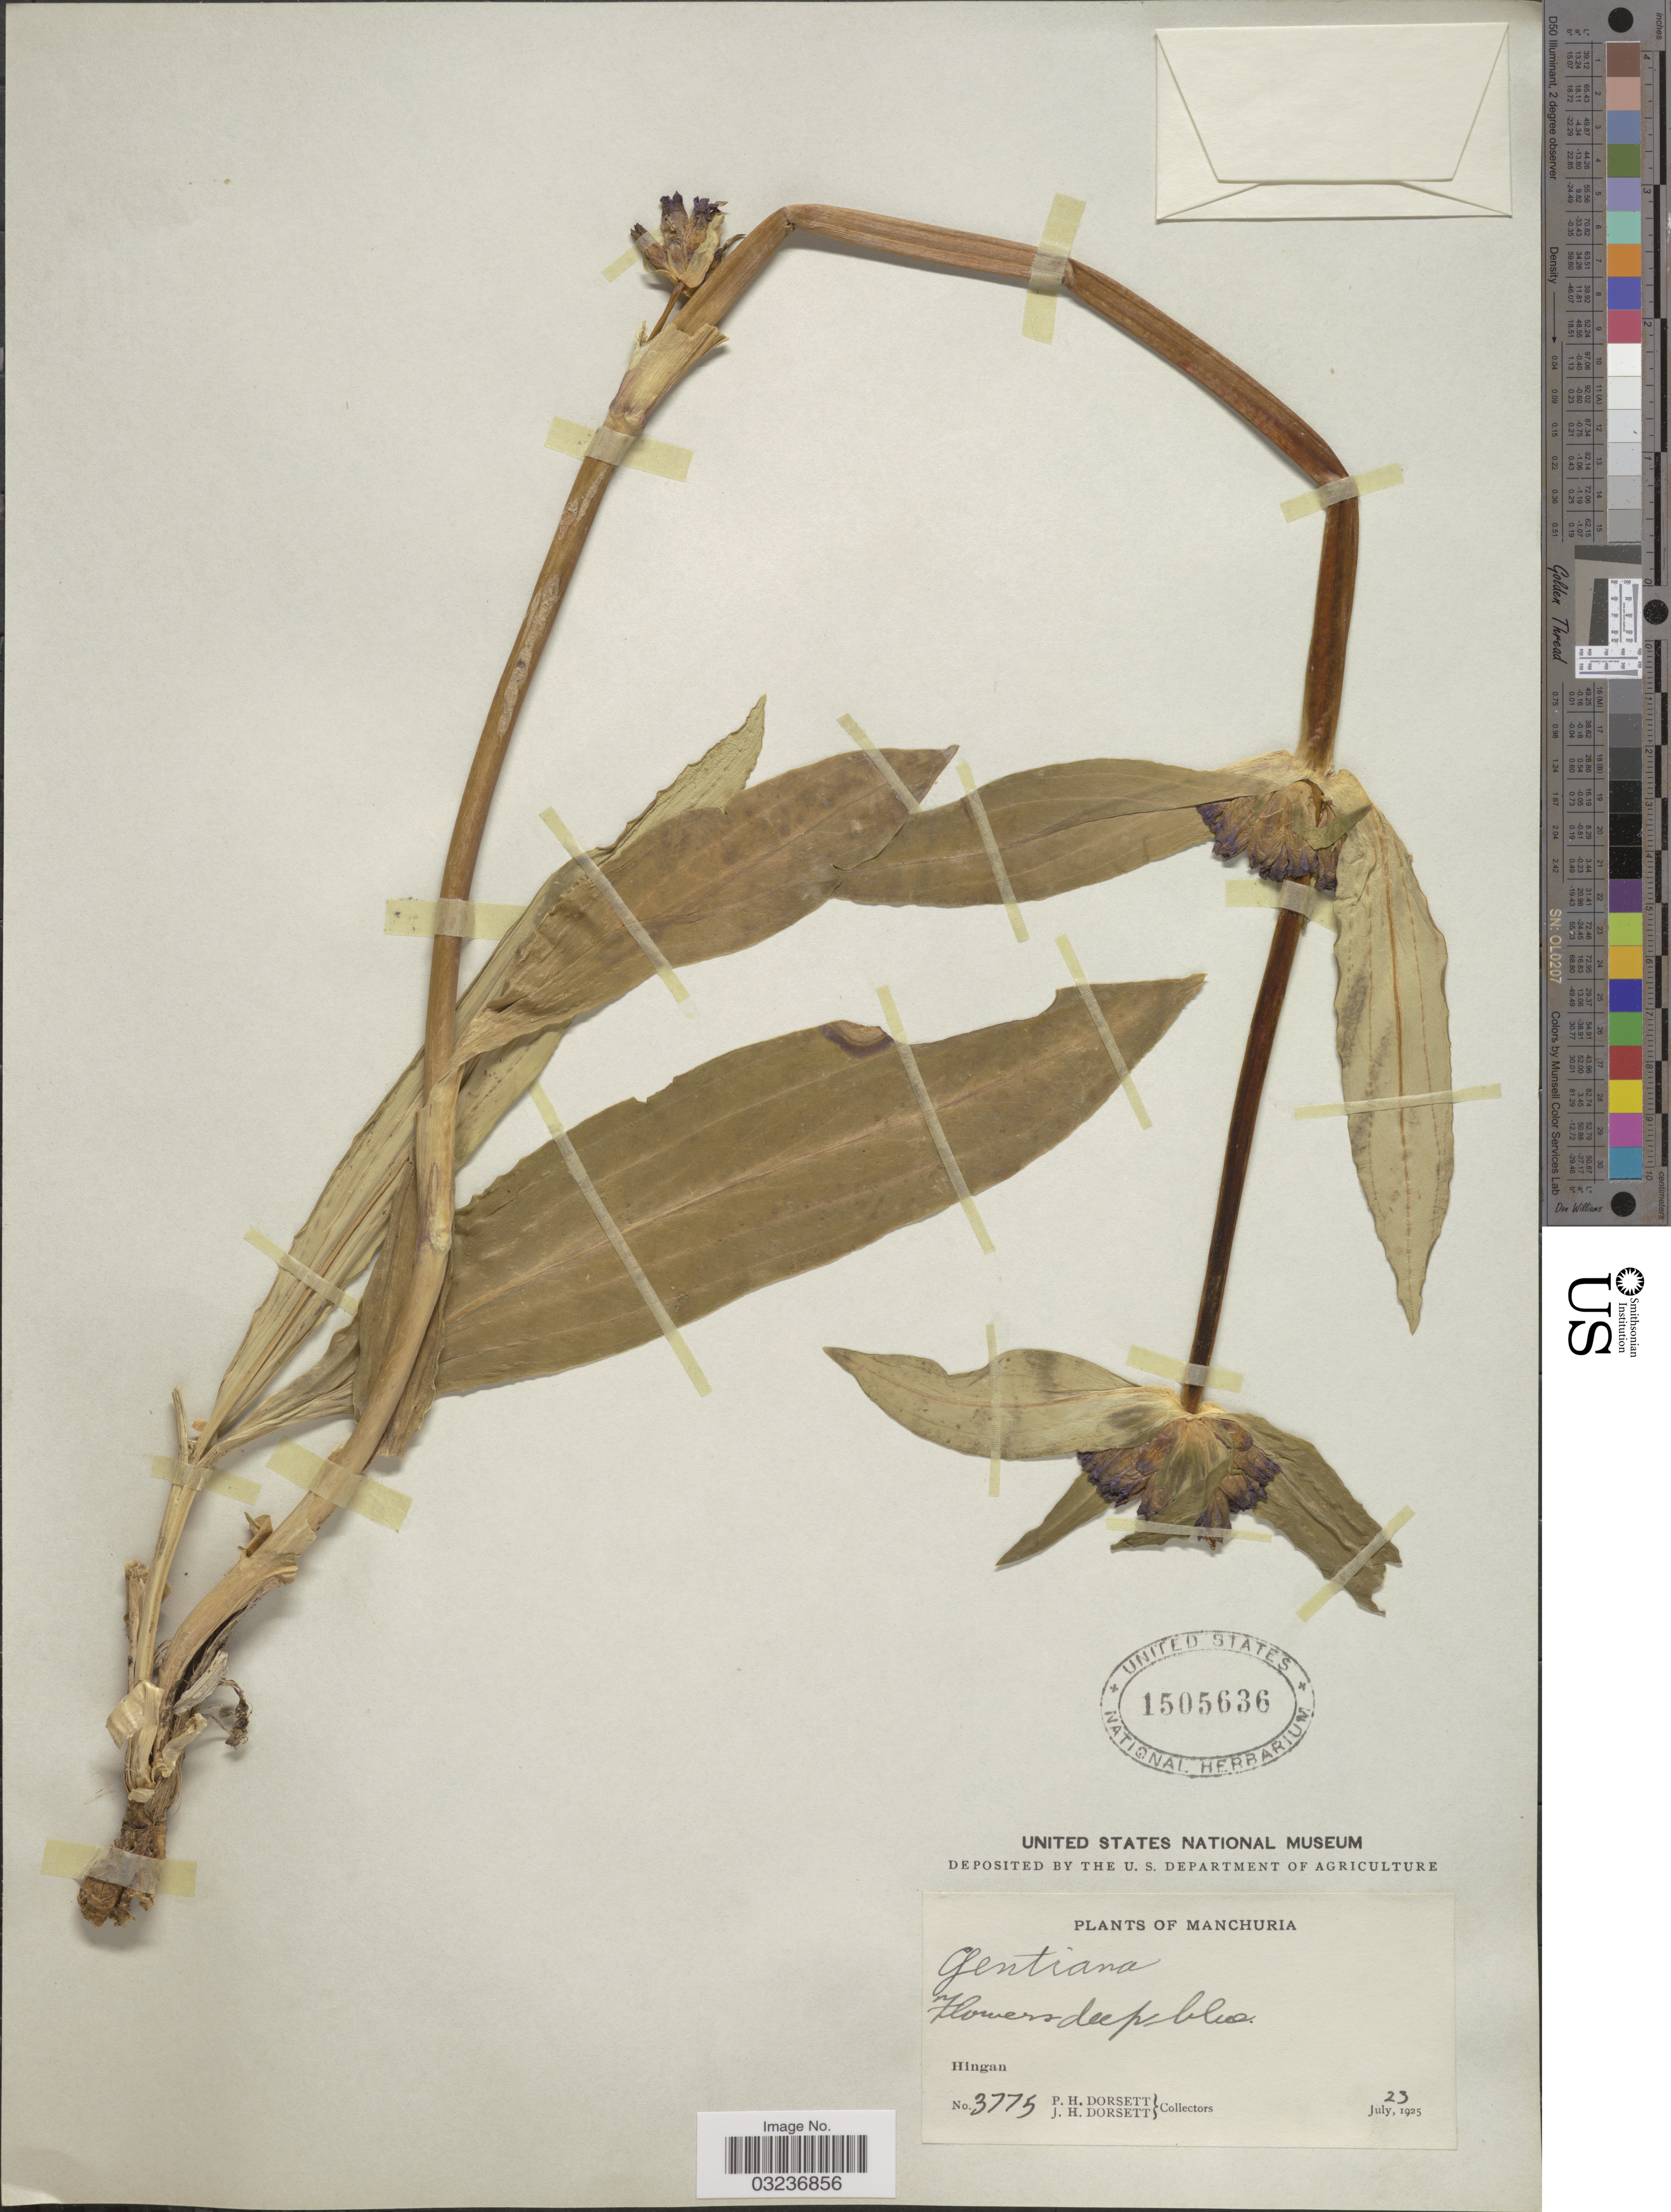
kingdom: Plantae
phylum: Tracheophyta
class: Magnoliopsida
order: Gentianales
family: Gentianaceae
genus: Gentiana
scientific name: Gentiana officinalis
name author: Harry Sm.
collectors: P. H. Dorsett & J. Dorsett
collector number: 3775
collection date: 1925-07-23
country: China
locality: Manchuria, Hingan.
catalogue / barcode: US 1505636